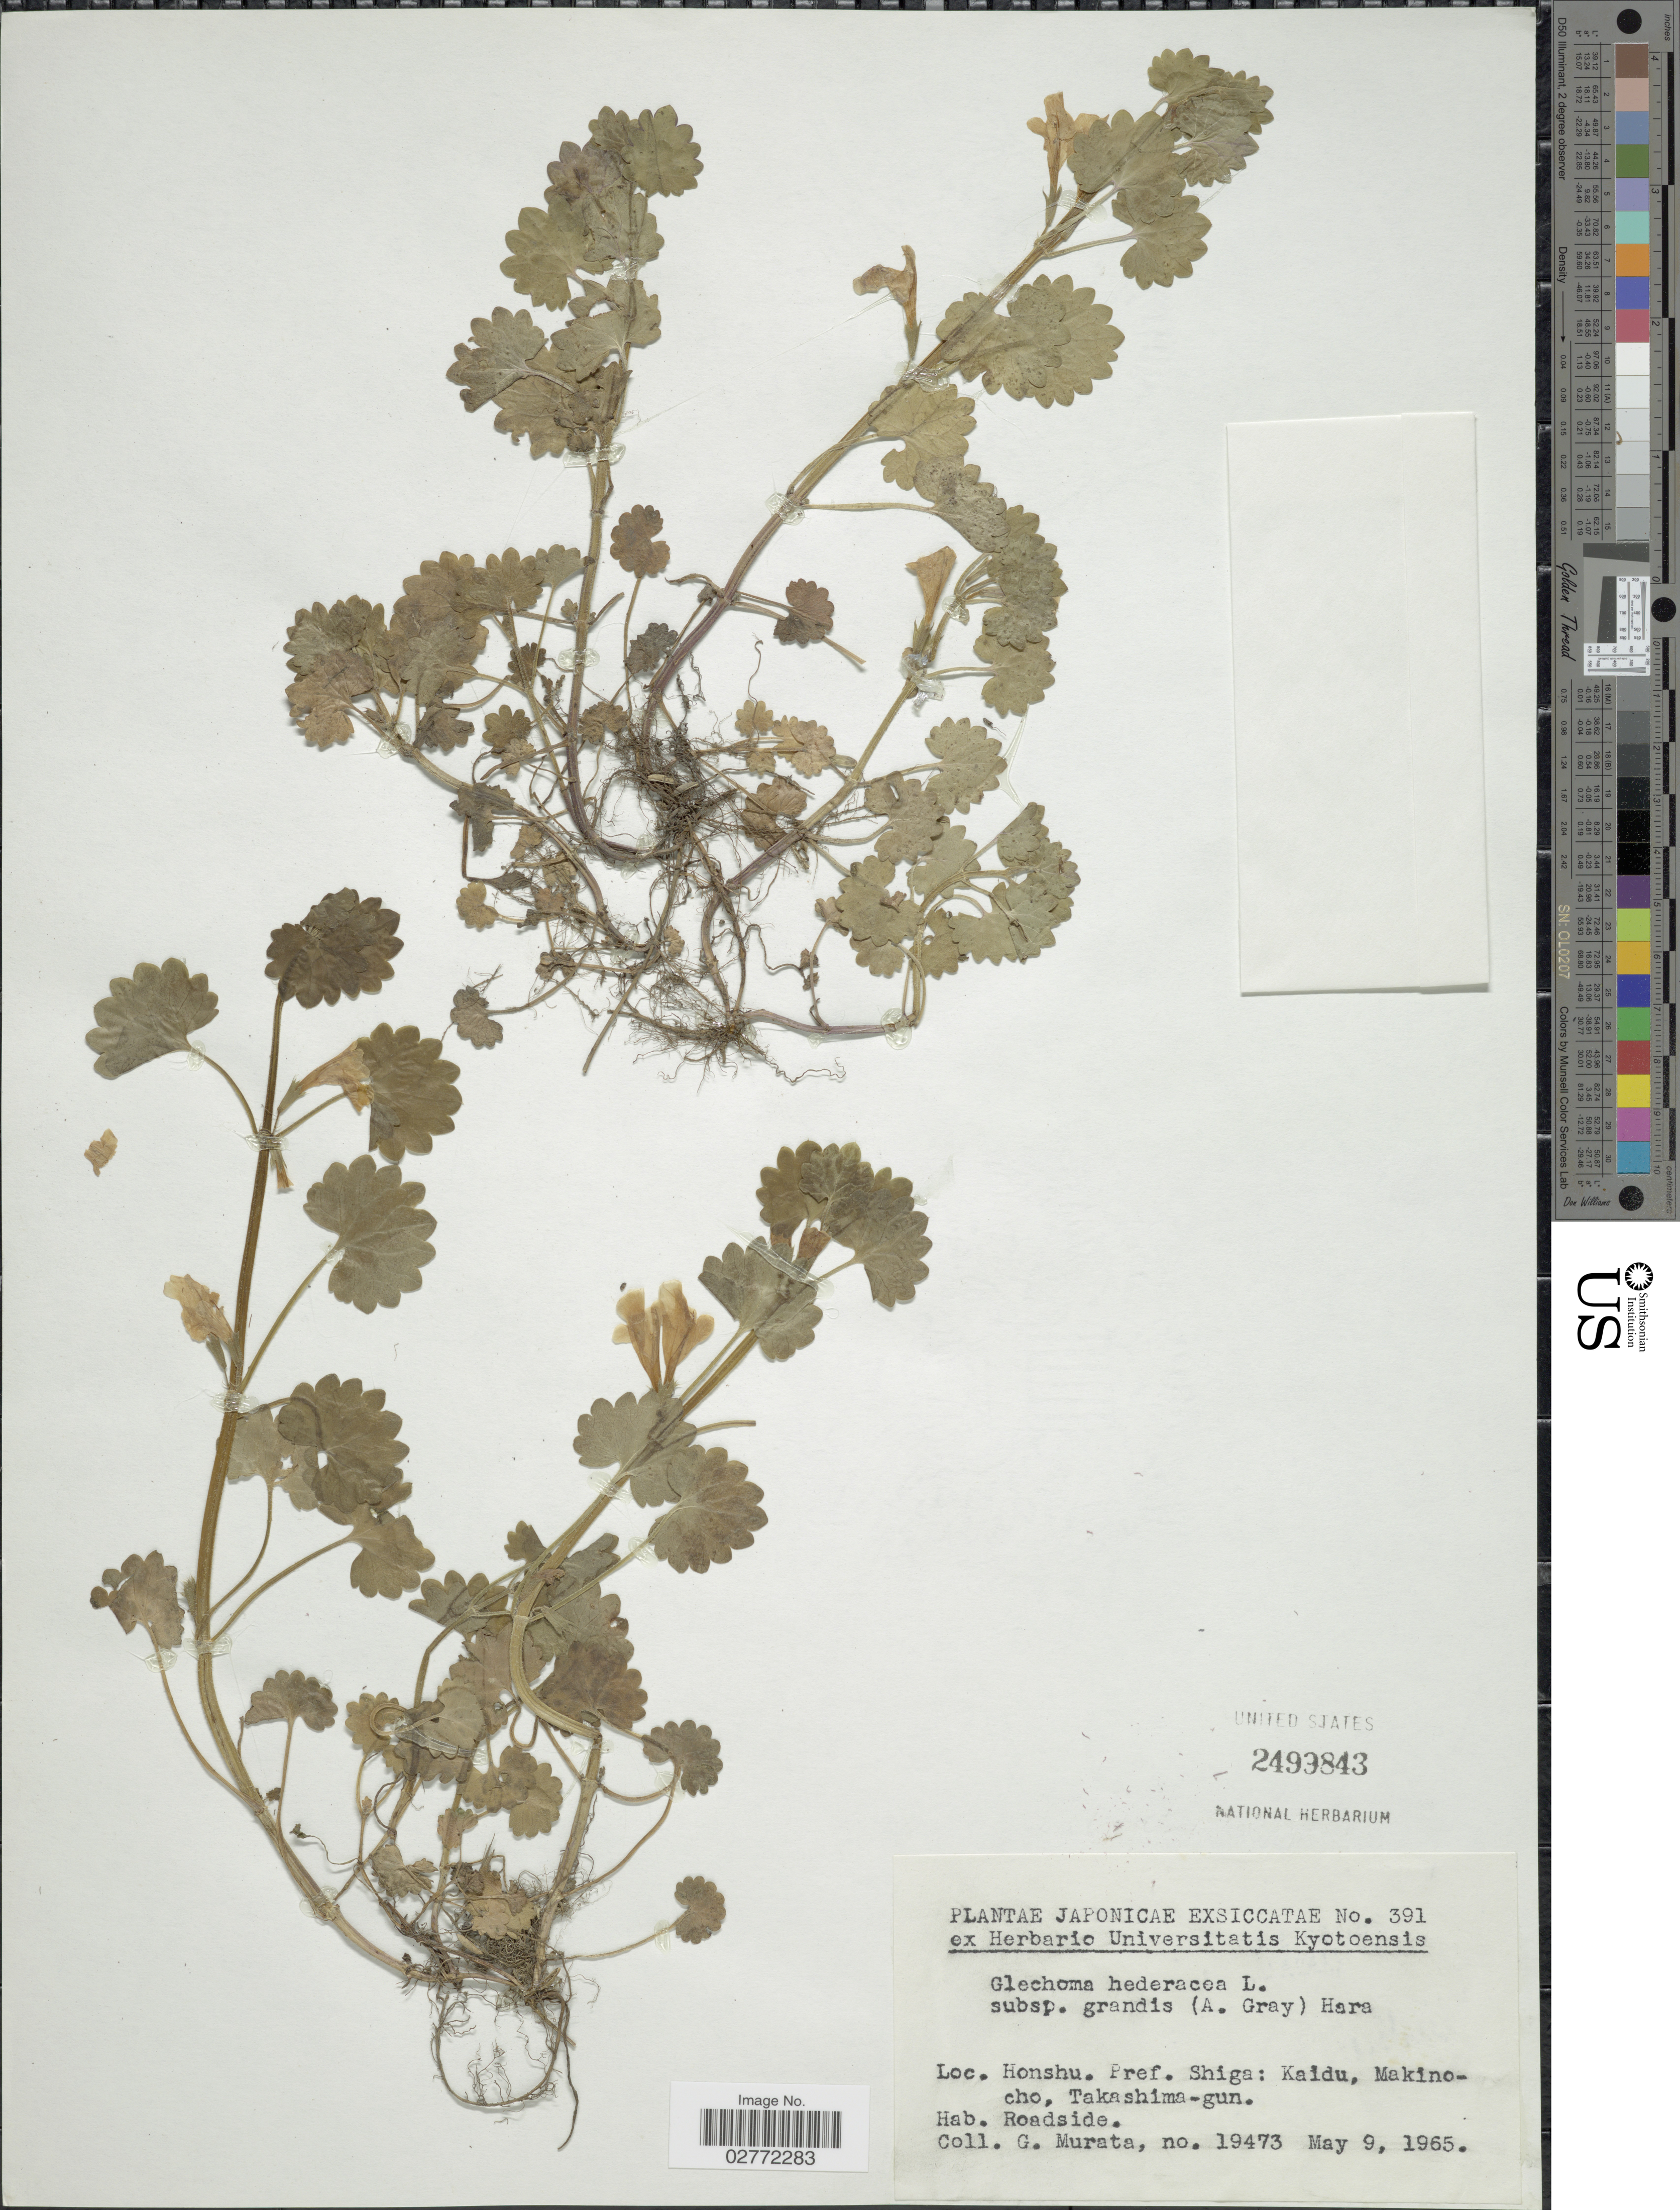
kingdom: Plantae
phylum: Tracheophyta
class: Magnoliopsida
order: Lamiales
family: Lamiaceae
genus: Glechoma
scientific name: Glechoma grandis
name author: (A. Gray) Kuprian.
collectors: G. Murata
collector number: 19473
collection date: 1965-05-09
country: Japan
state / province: Siga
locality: Honshu. Pref. Shiga: Kaidu, Makino-cho, Takashima-gun.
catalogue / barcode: US 2499843